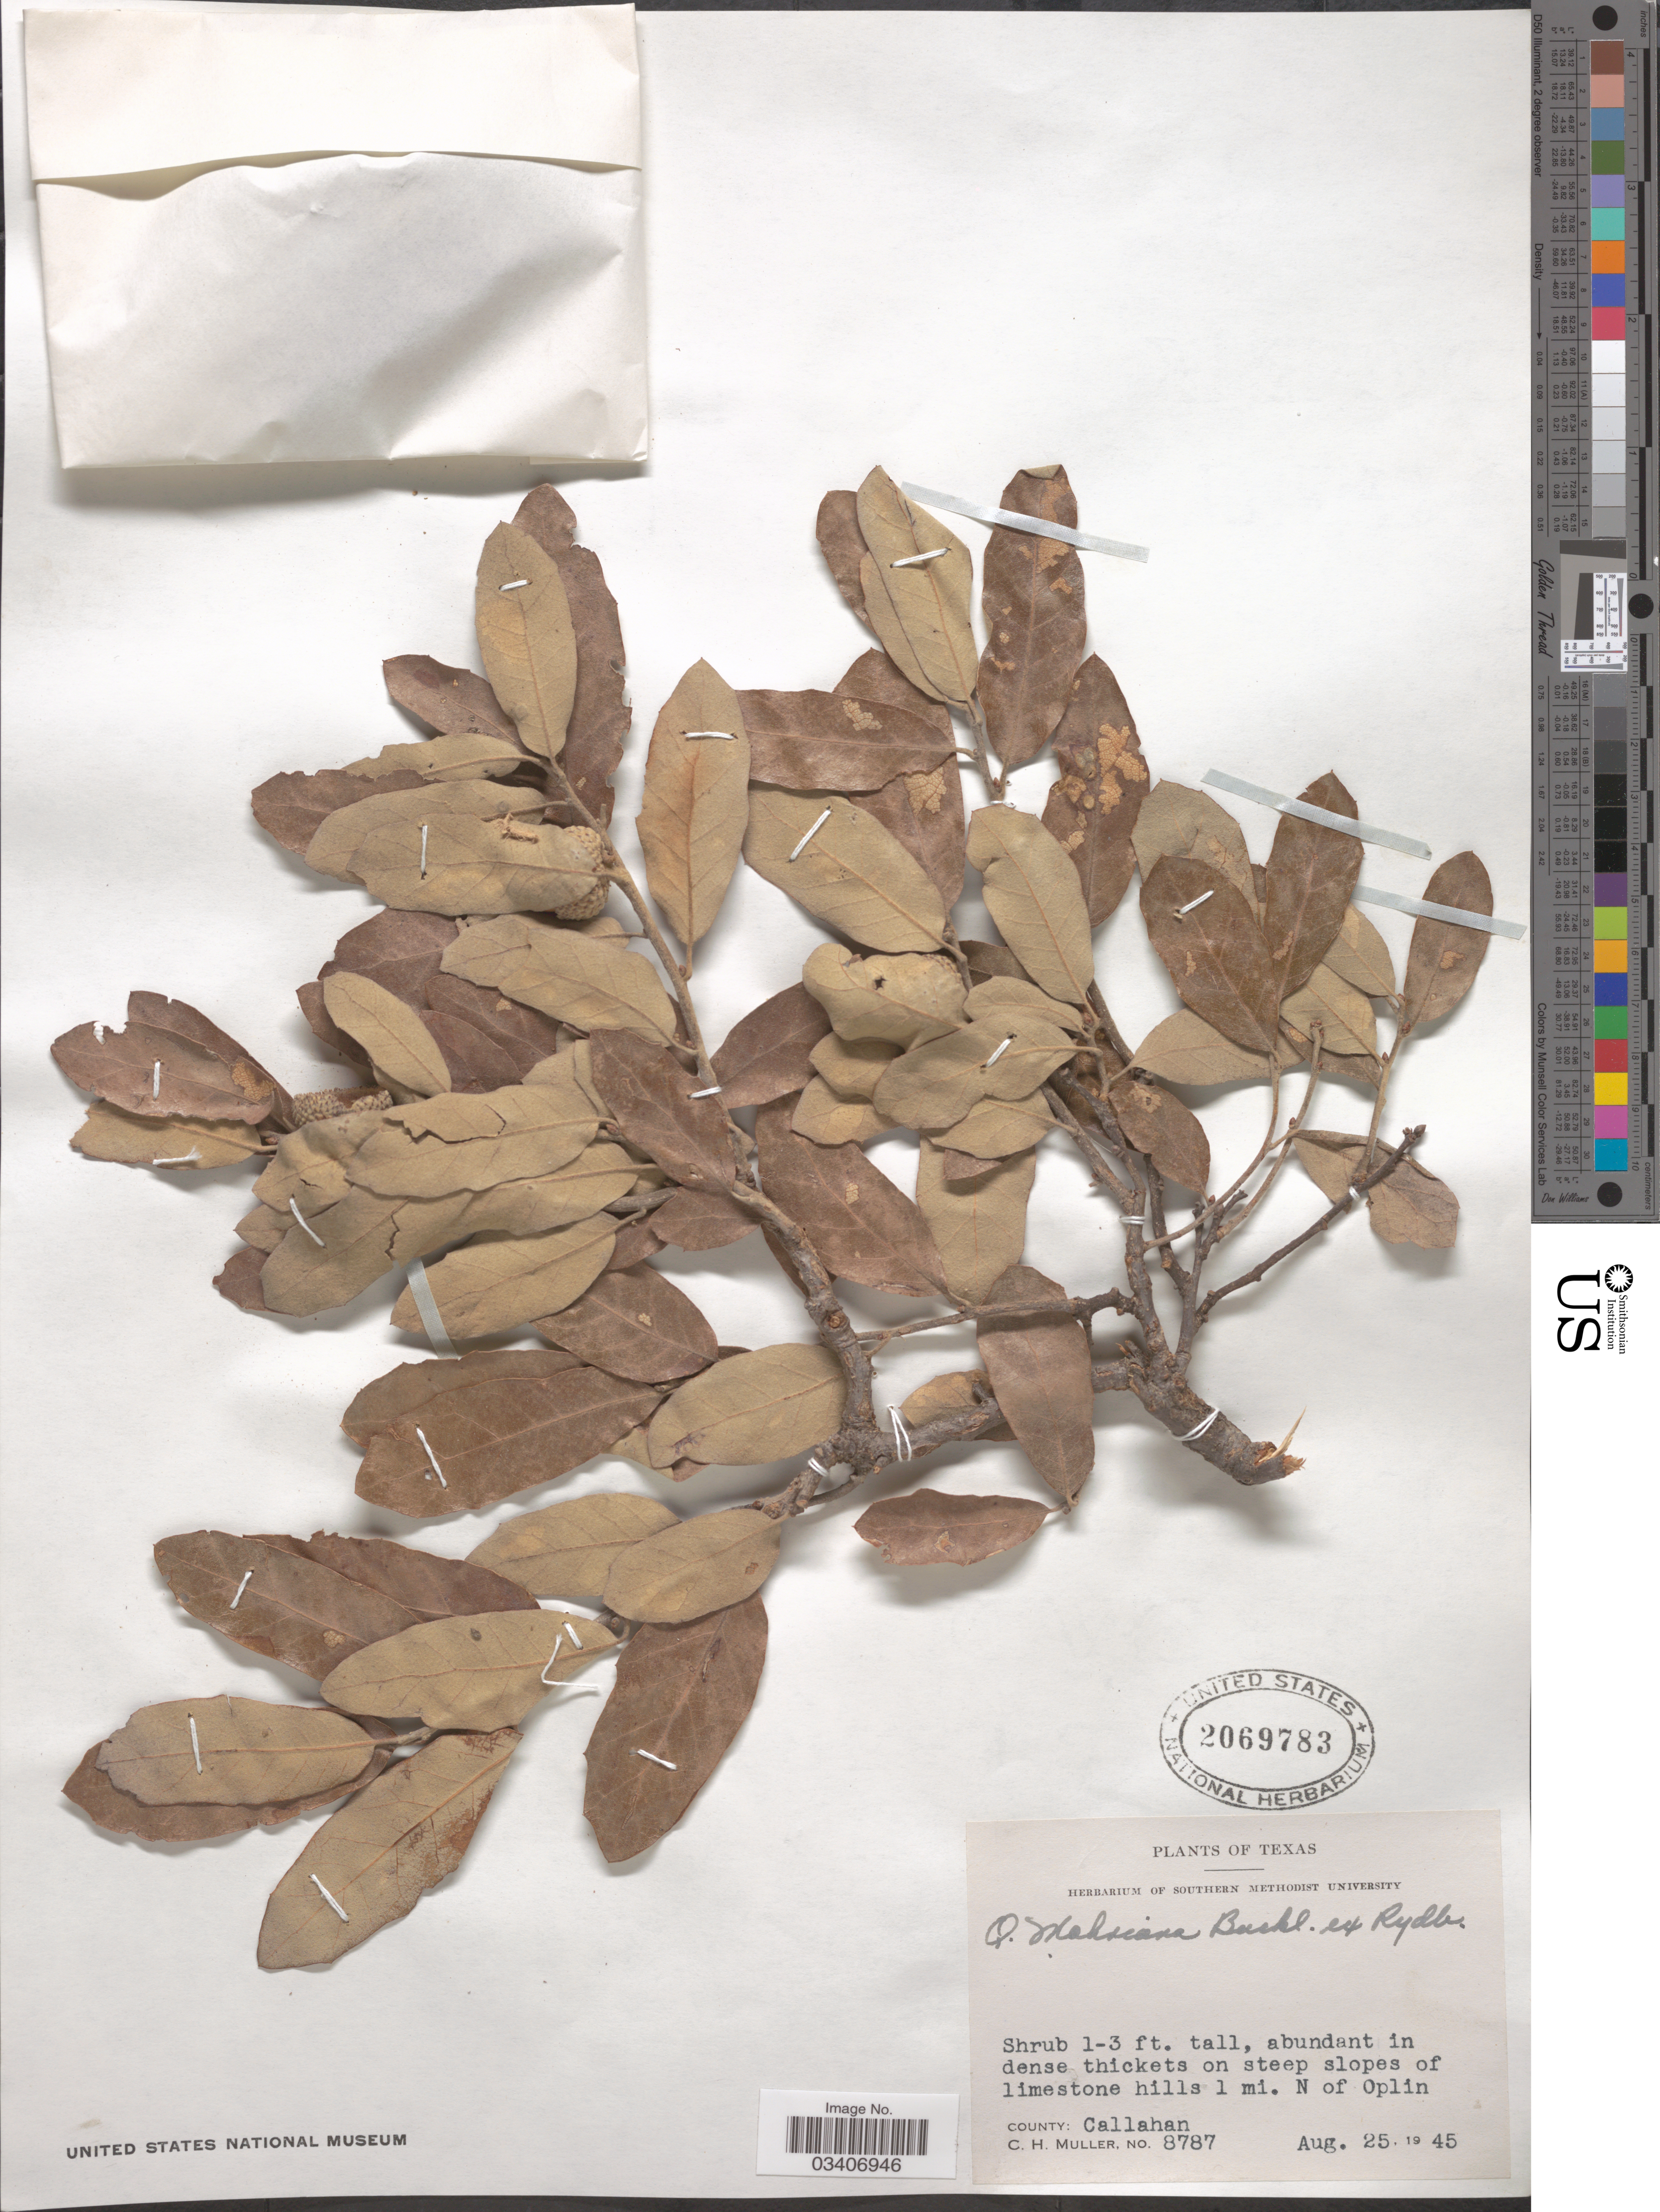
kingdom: Plantae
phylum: Tracheophyta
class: Magnoliopsida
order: Fagales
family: Fagaceae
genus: Quercus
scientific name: Quercus mohriana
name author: Buckley ex Rydb.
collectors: C. H. Mueller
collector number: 8787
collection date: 1945-08-25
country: United States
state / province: Texas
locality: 1 mi. N of Oplin. County: Callahan.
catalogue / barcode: US 2069783